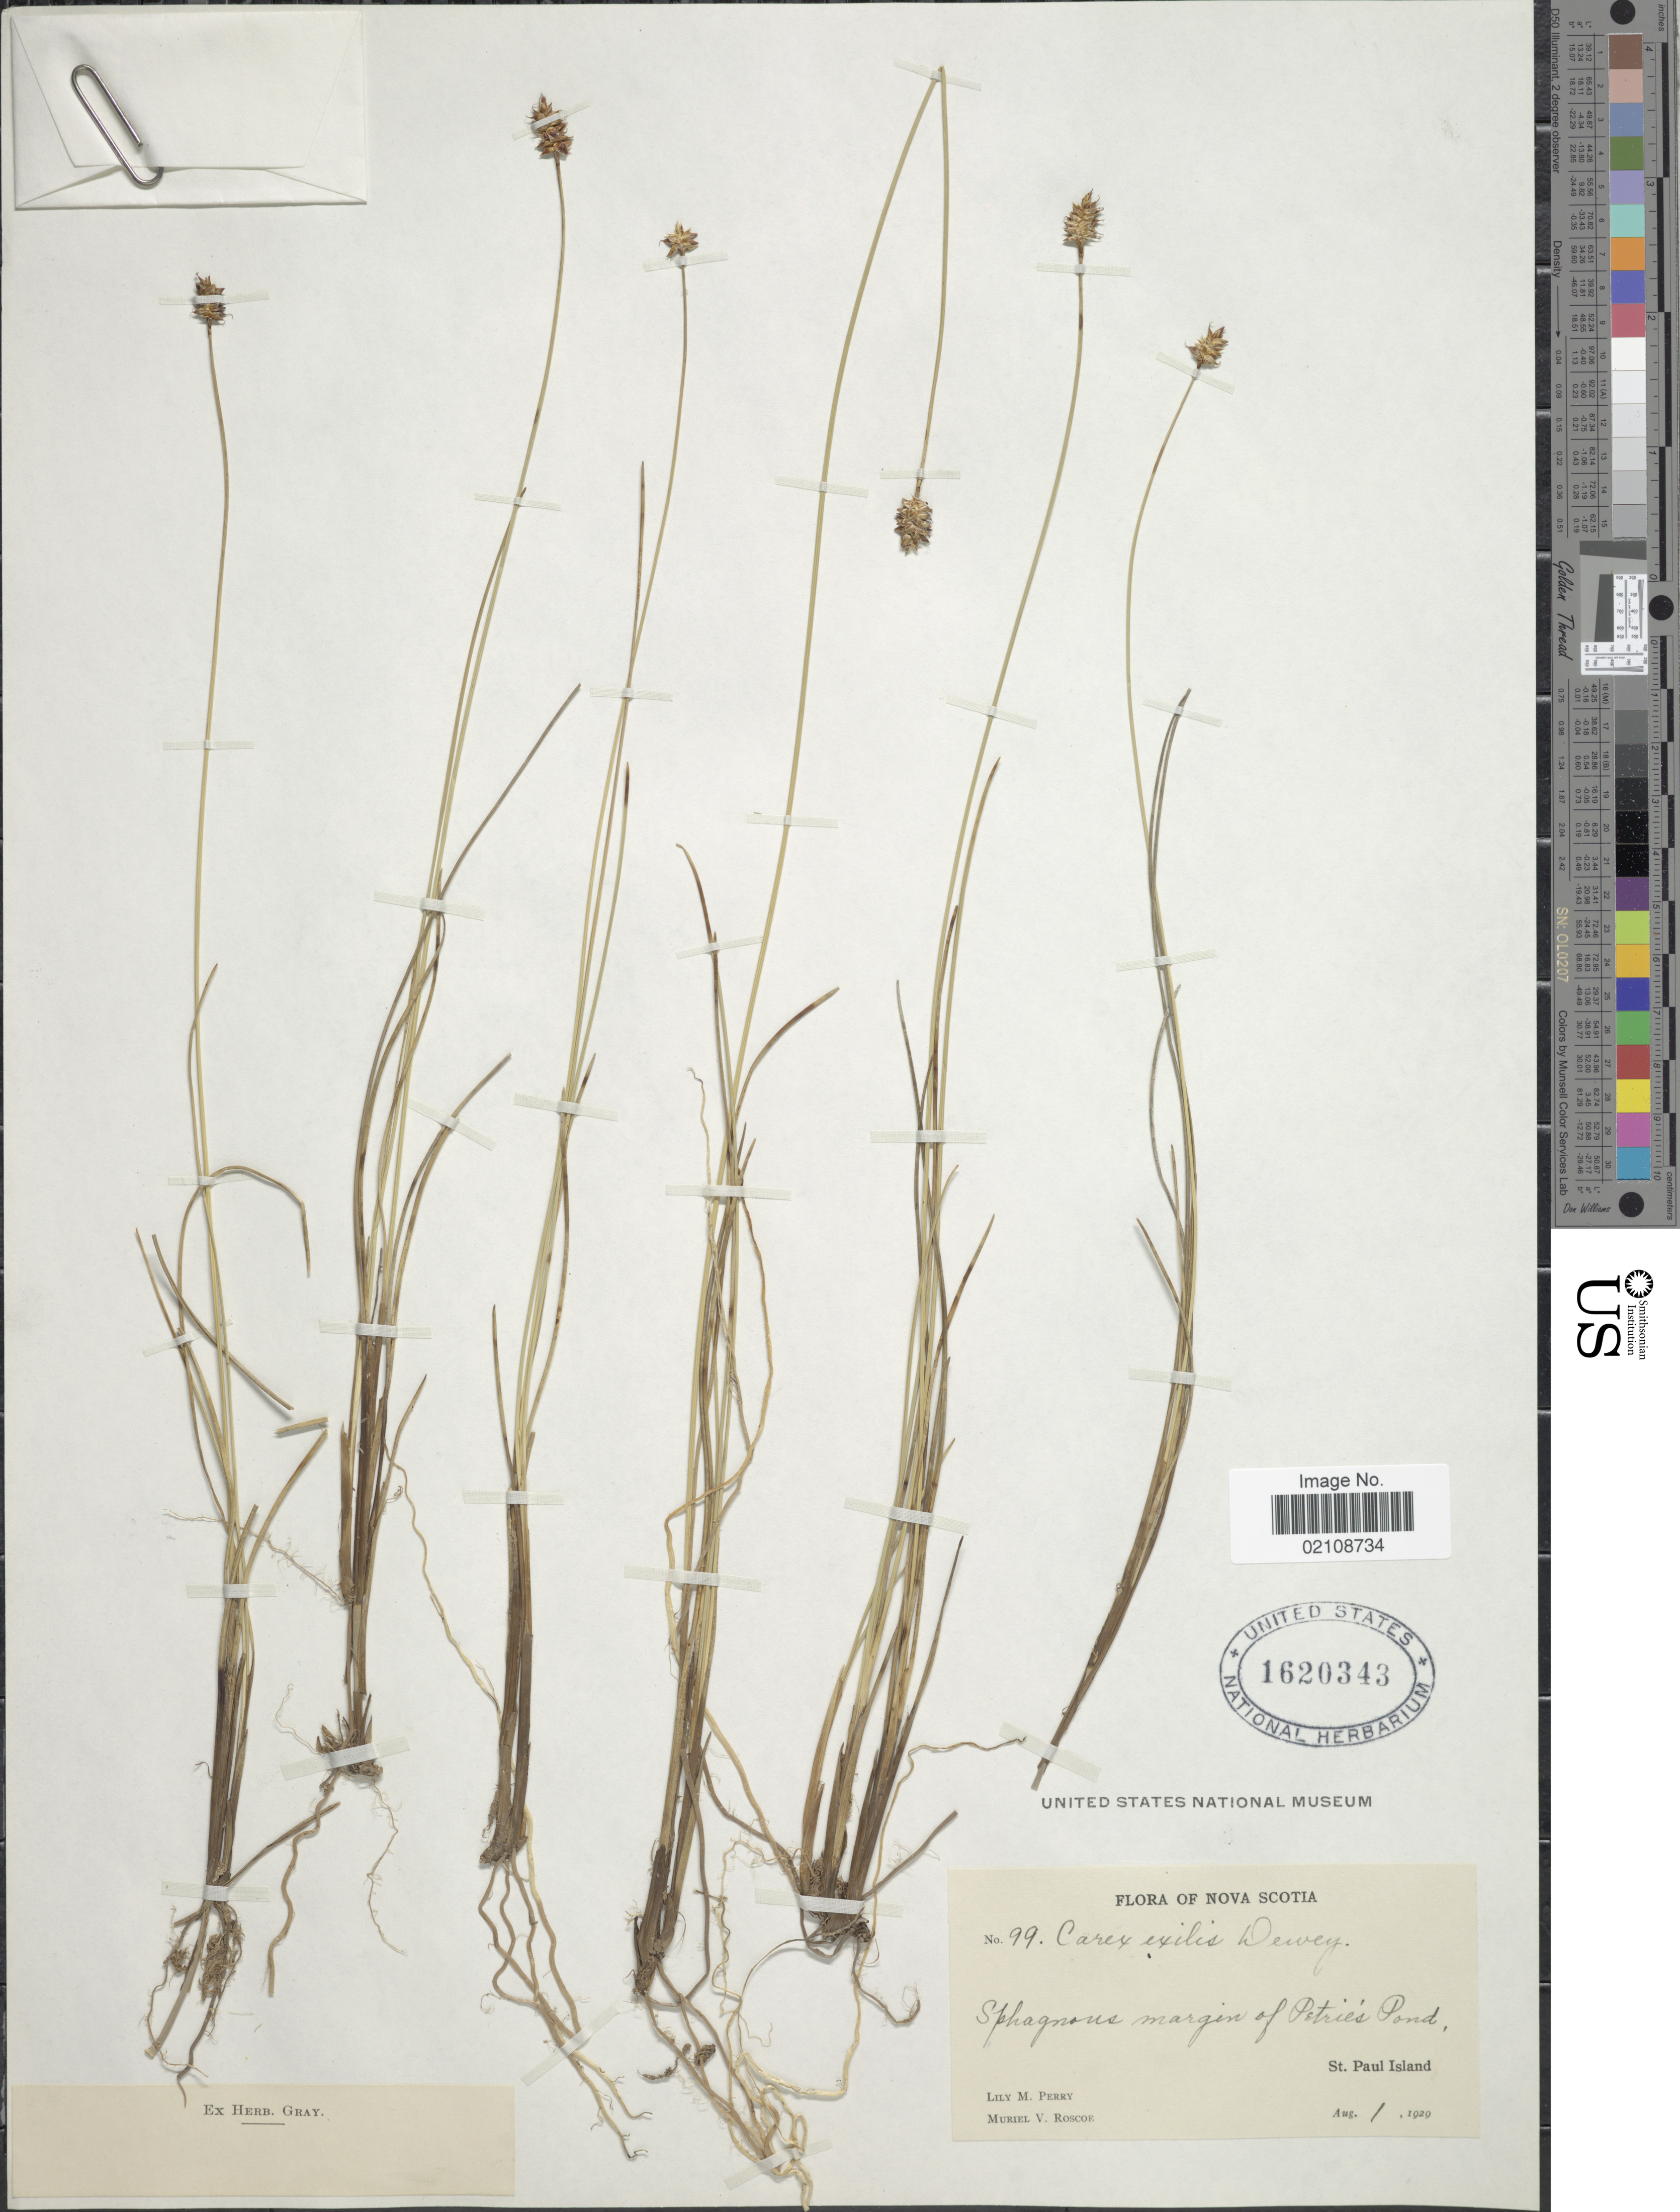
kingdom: Plantae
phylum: Tracheophyta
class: Liliopsida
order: Poales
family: Cyperaceae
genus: Carex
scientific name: Carex exilis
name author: Dewey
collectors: L. M. Perry & M. Roscoe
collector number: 99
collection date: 1929-08-01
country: Canada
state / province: Nova Scotia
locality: Petrie's Pond, St. Paul Island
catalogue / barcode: US 1620343